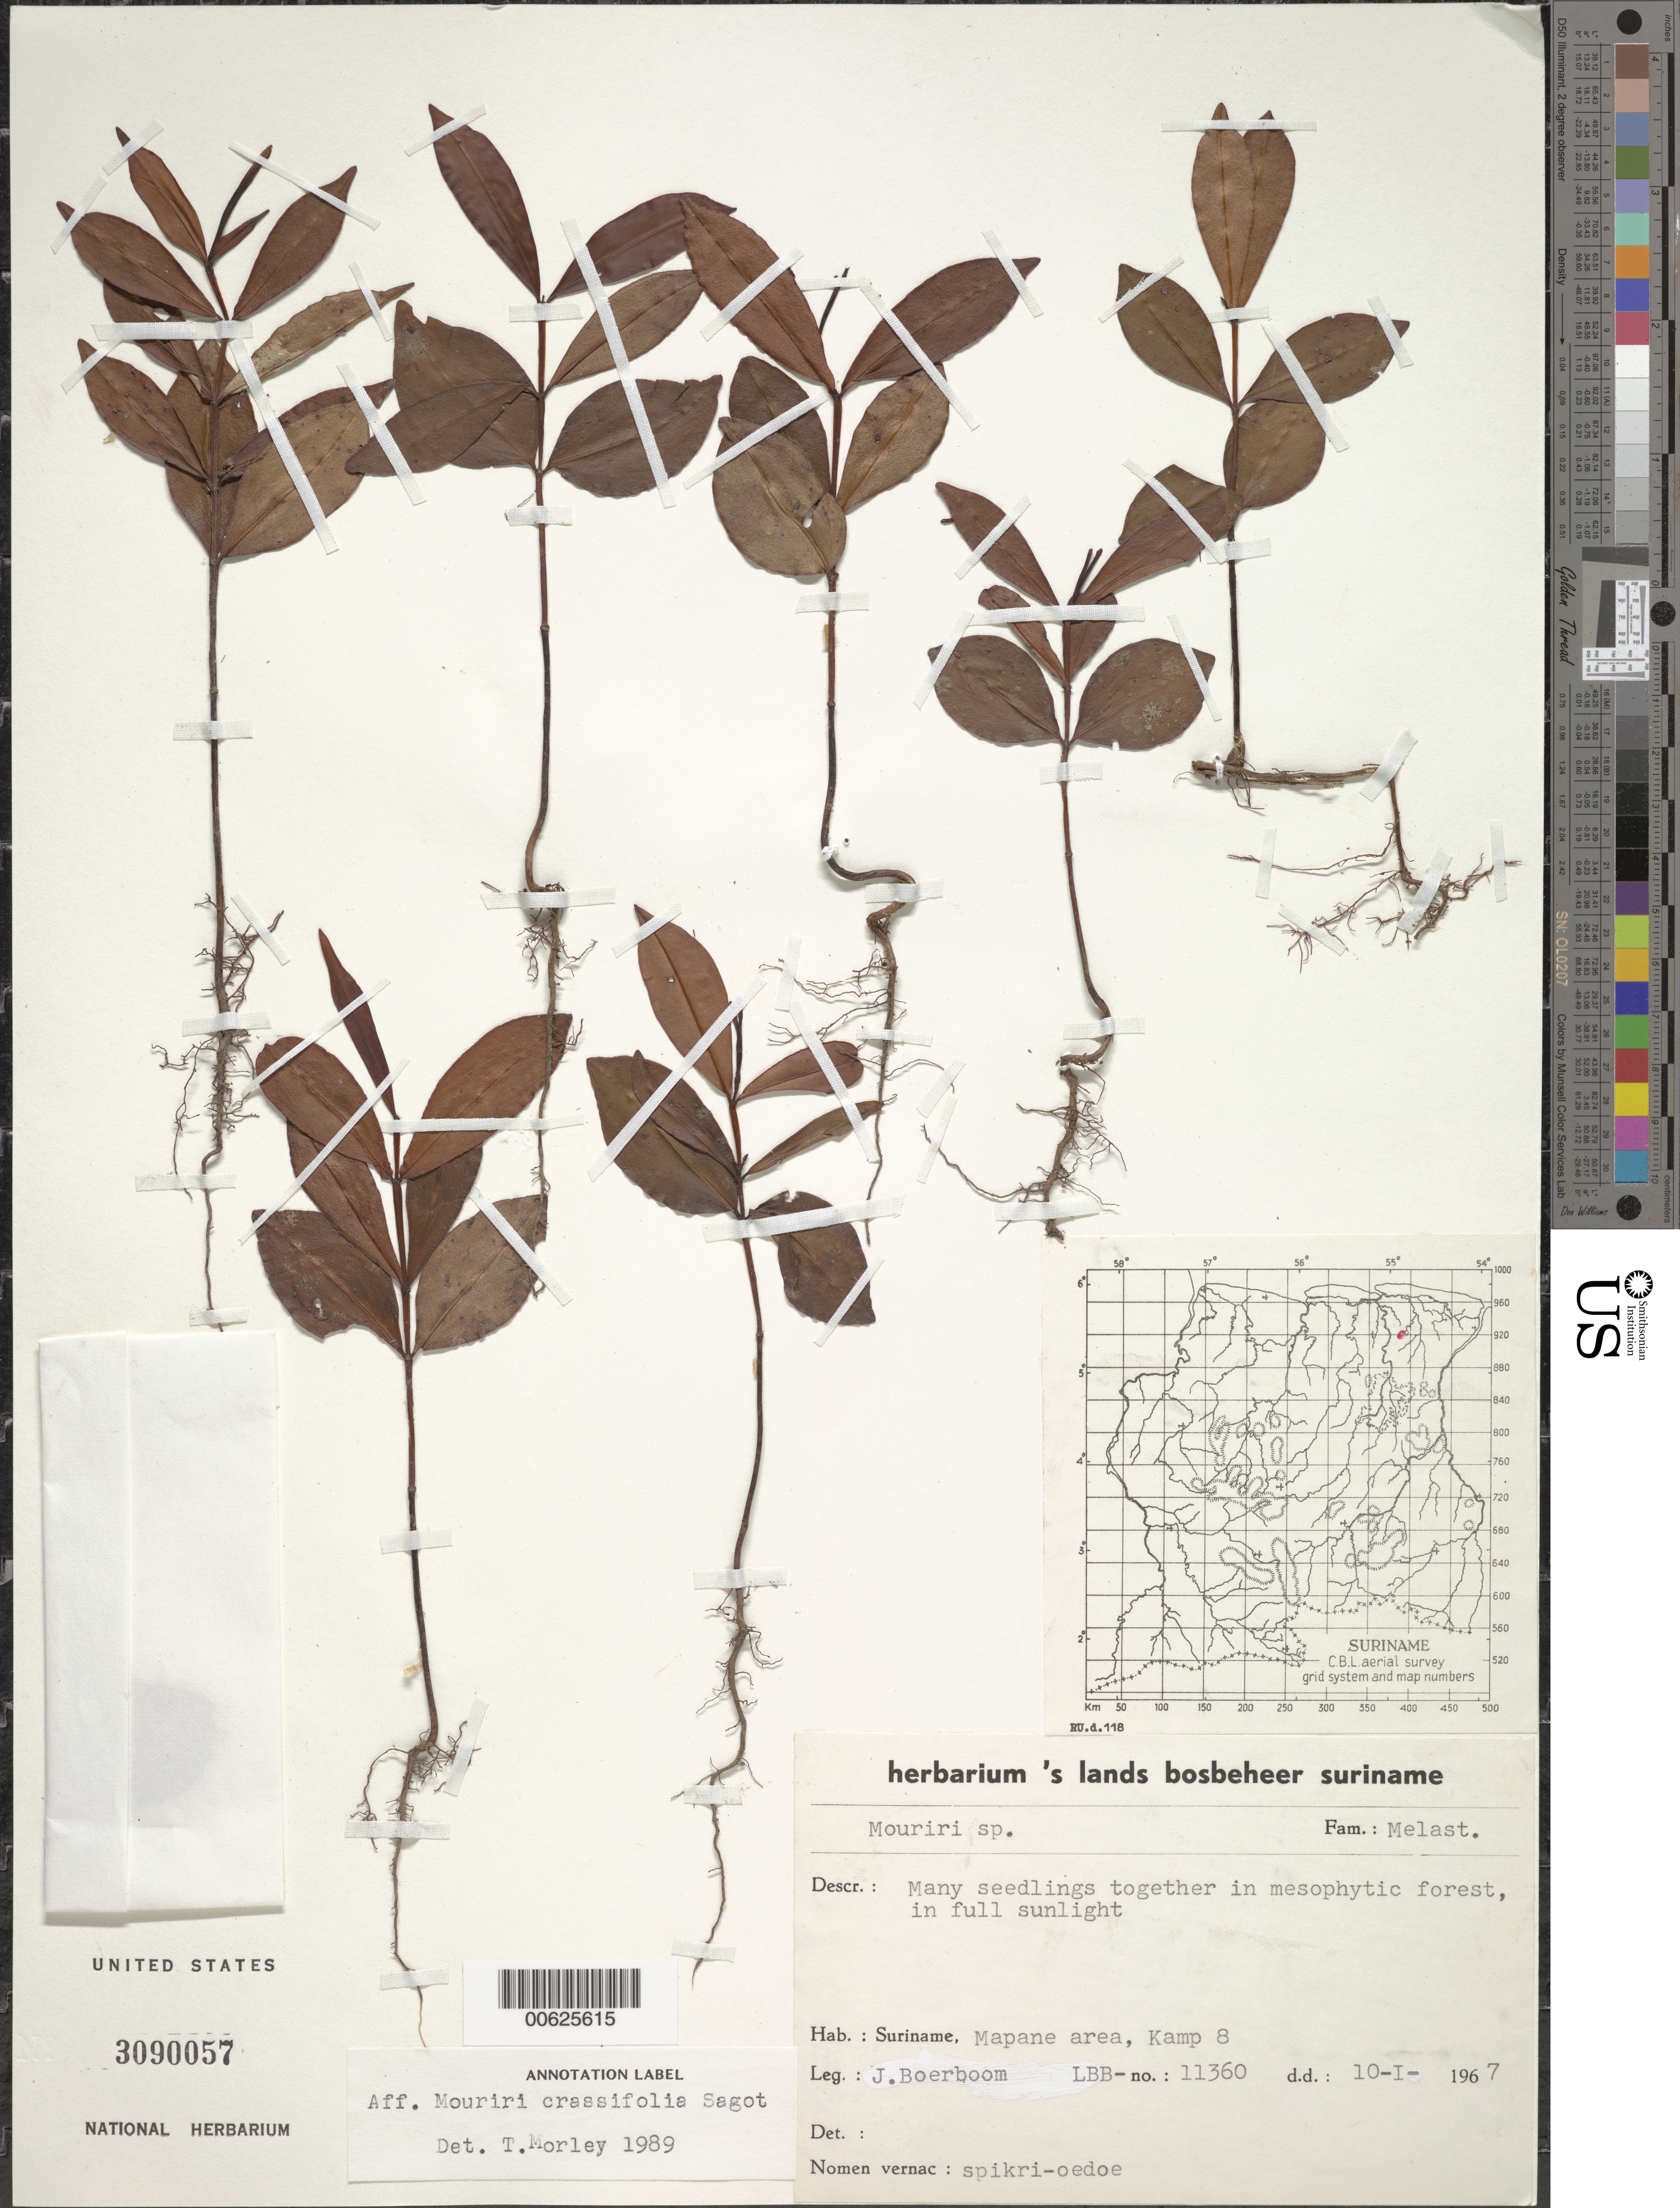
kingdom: Plantae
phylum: Tracheophyta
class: Magnoliopsida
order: Myrtales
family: Melastomataceae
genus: Mouriri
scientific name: Mouriri crassifolia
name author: Sagot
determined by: Morley, T.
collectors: J. Boerboom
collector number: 11360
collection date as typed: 10-Jan-67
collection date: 1967-01-10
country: Suriname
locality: Mapane Kreek area, Kamp 8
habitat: Mesophytic forest, in full sunlight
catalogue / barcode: US 3090057